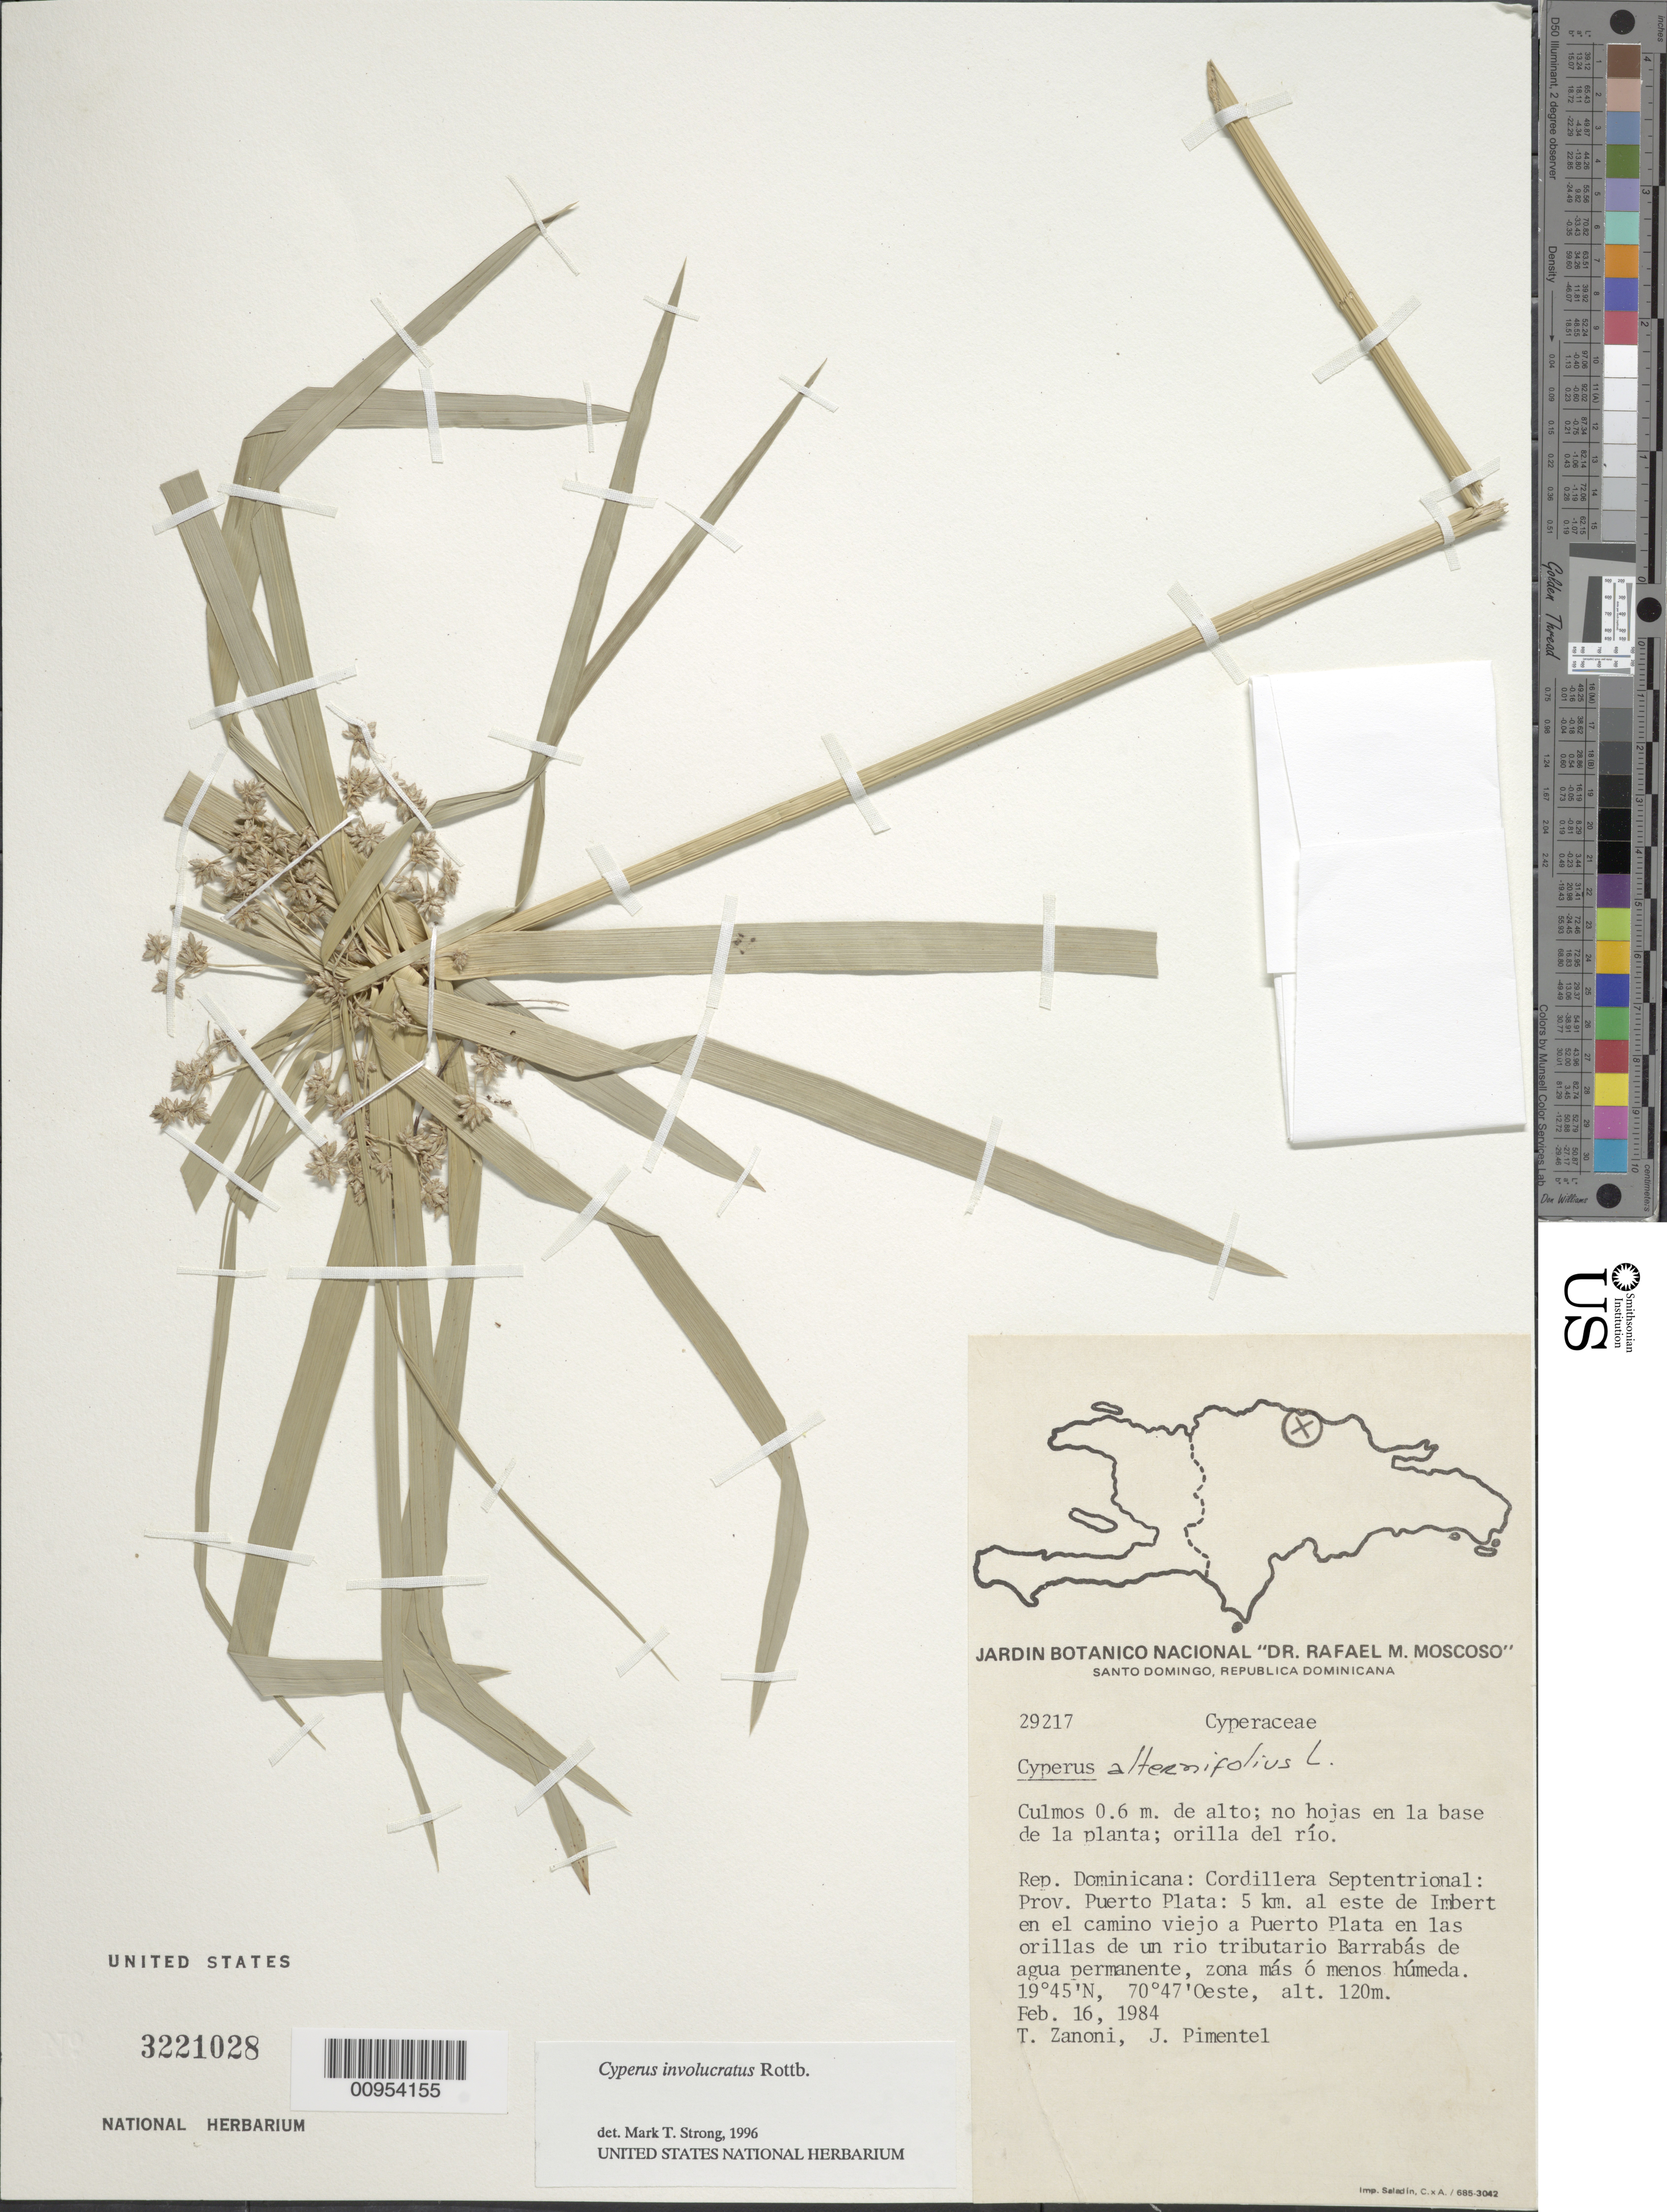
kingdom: Plantae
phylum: Tracheophyta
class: Liliopsida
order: Poales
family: Cyperaceae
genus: Cyperus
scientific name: Cyperus involucratus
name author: Rottb.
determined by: Strong, M. T., (US), Smithsonian Institution - National Museum of Natural History (UNITED STATES)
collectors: T. A. Zanoni & J. Pimentel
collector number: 29217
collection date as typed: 16 Feb 1984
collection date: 1984-02-16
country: Dominican Republic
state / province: Puerto Plata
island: Hispaniola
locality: Cordillera Septentrional, 5 km al este de Imbert en el camino viejo a Puerto Plata en las orillas de un rio tributario Barrabás de agua permanente, zona más 6 menos húmeda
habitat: Orilla del río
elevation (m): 120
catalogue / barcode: US 3221028